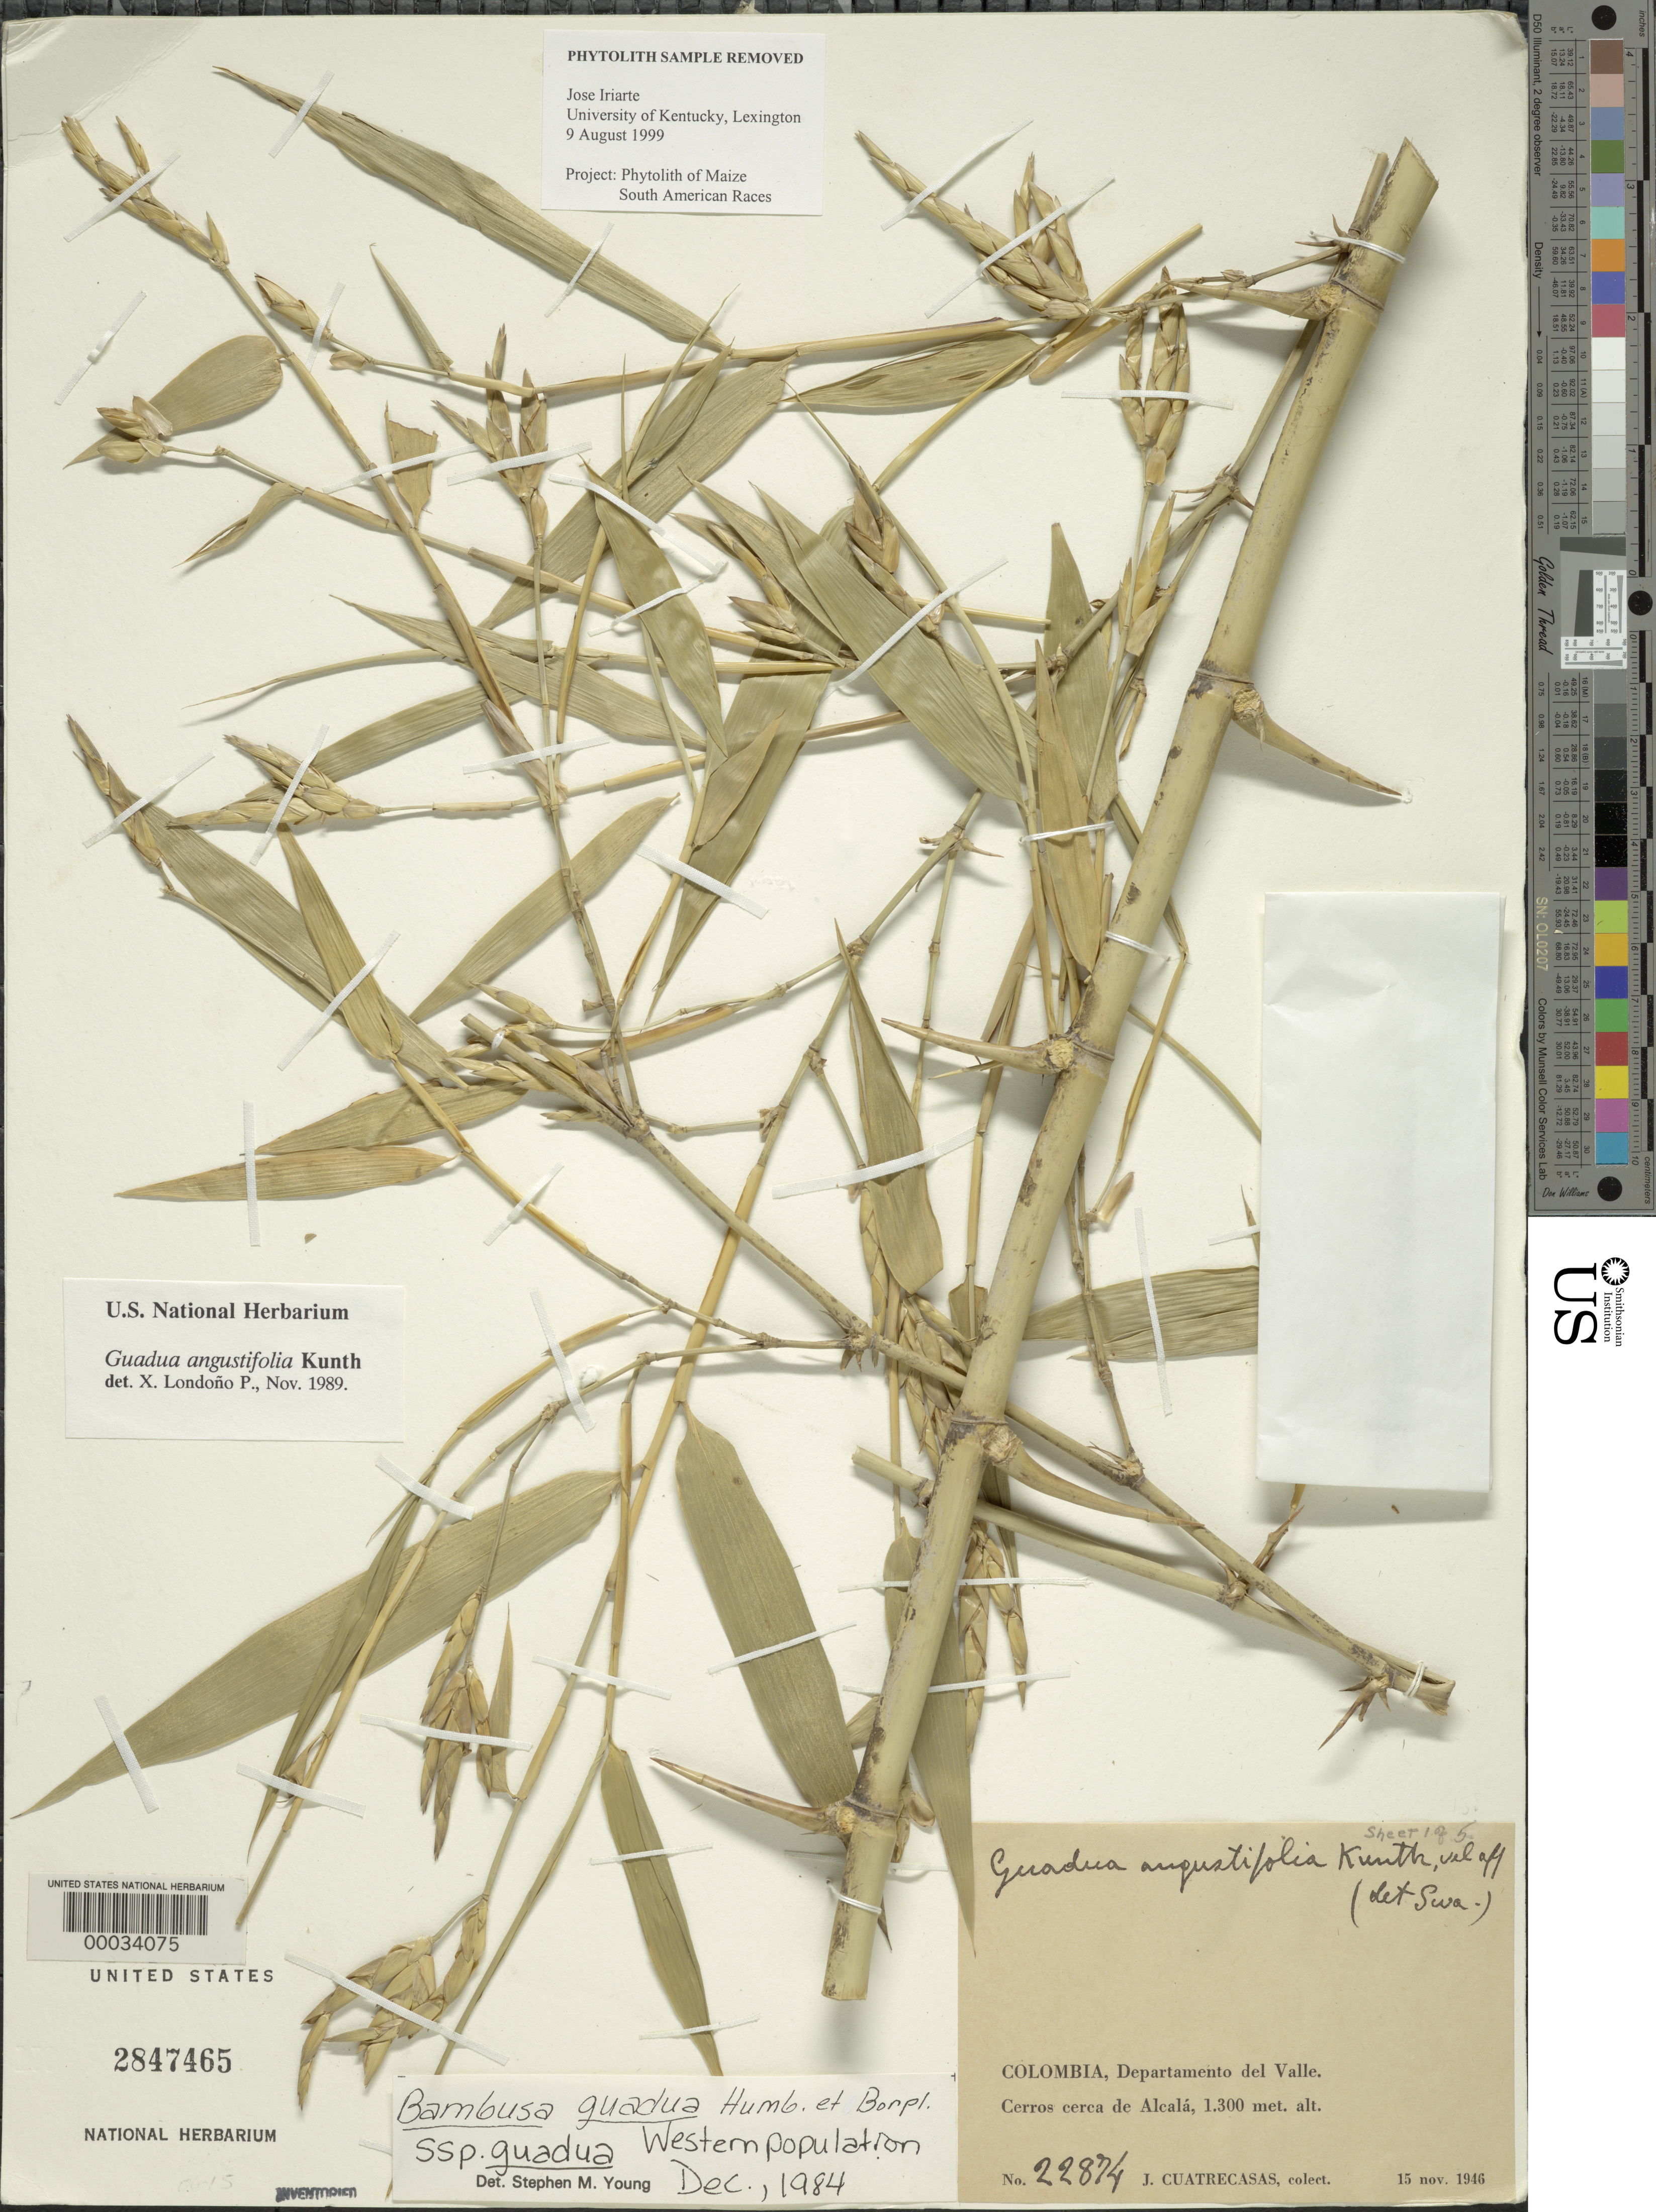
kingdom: Plantae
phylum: Tracheophyta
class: Liliopsida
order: Poales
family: Poaceae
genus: Guadua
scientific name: Guadua angustifolia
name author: Kunth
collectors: J. Cuatrecasas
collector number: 22874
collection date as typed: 15 Nov 1946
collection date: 1946-11-15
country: Colombia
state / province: Valle del Cauca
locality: Alcala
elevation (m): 1300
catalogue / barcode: US 2847465